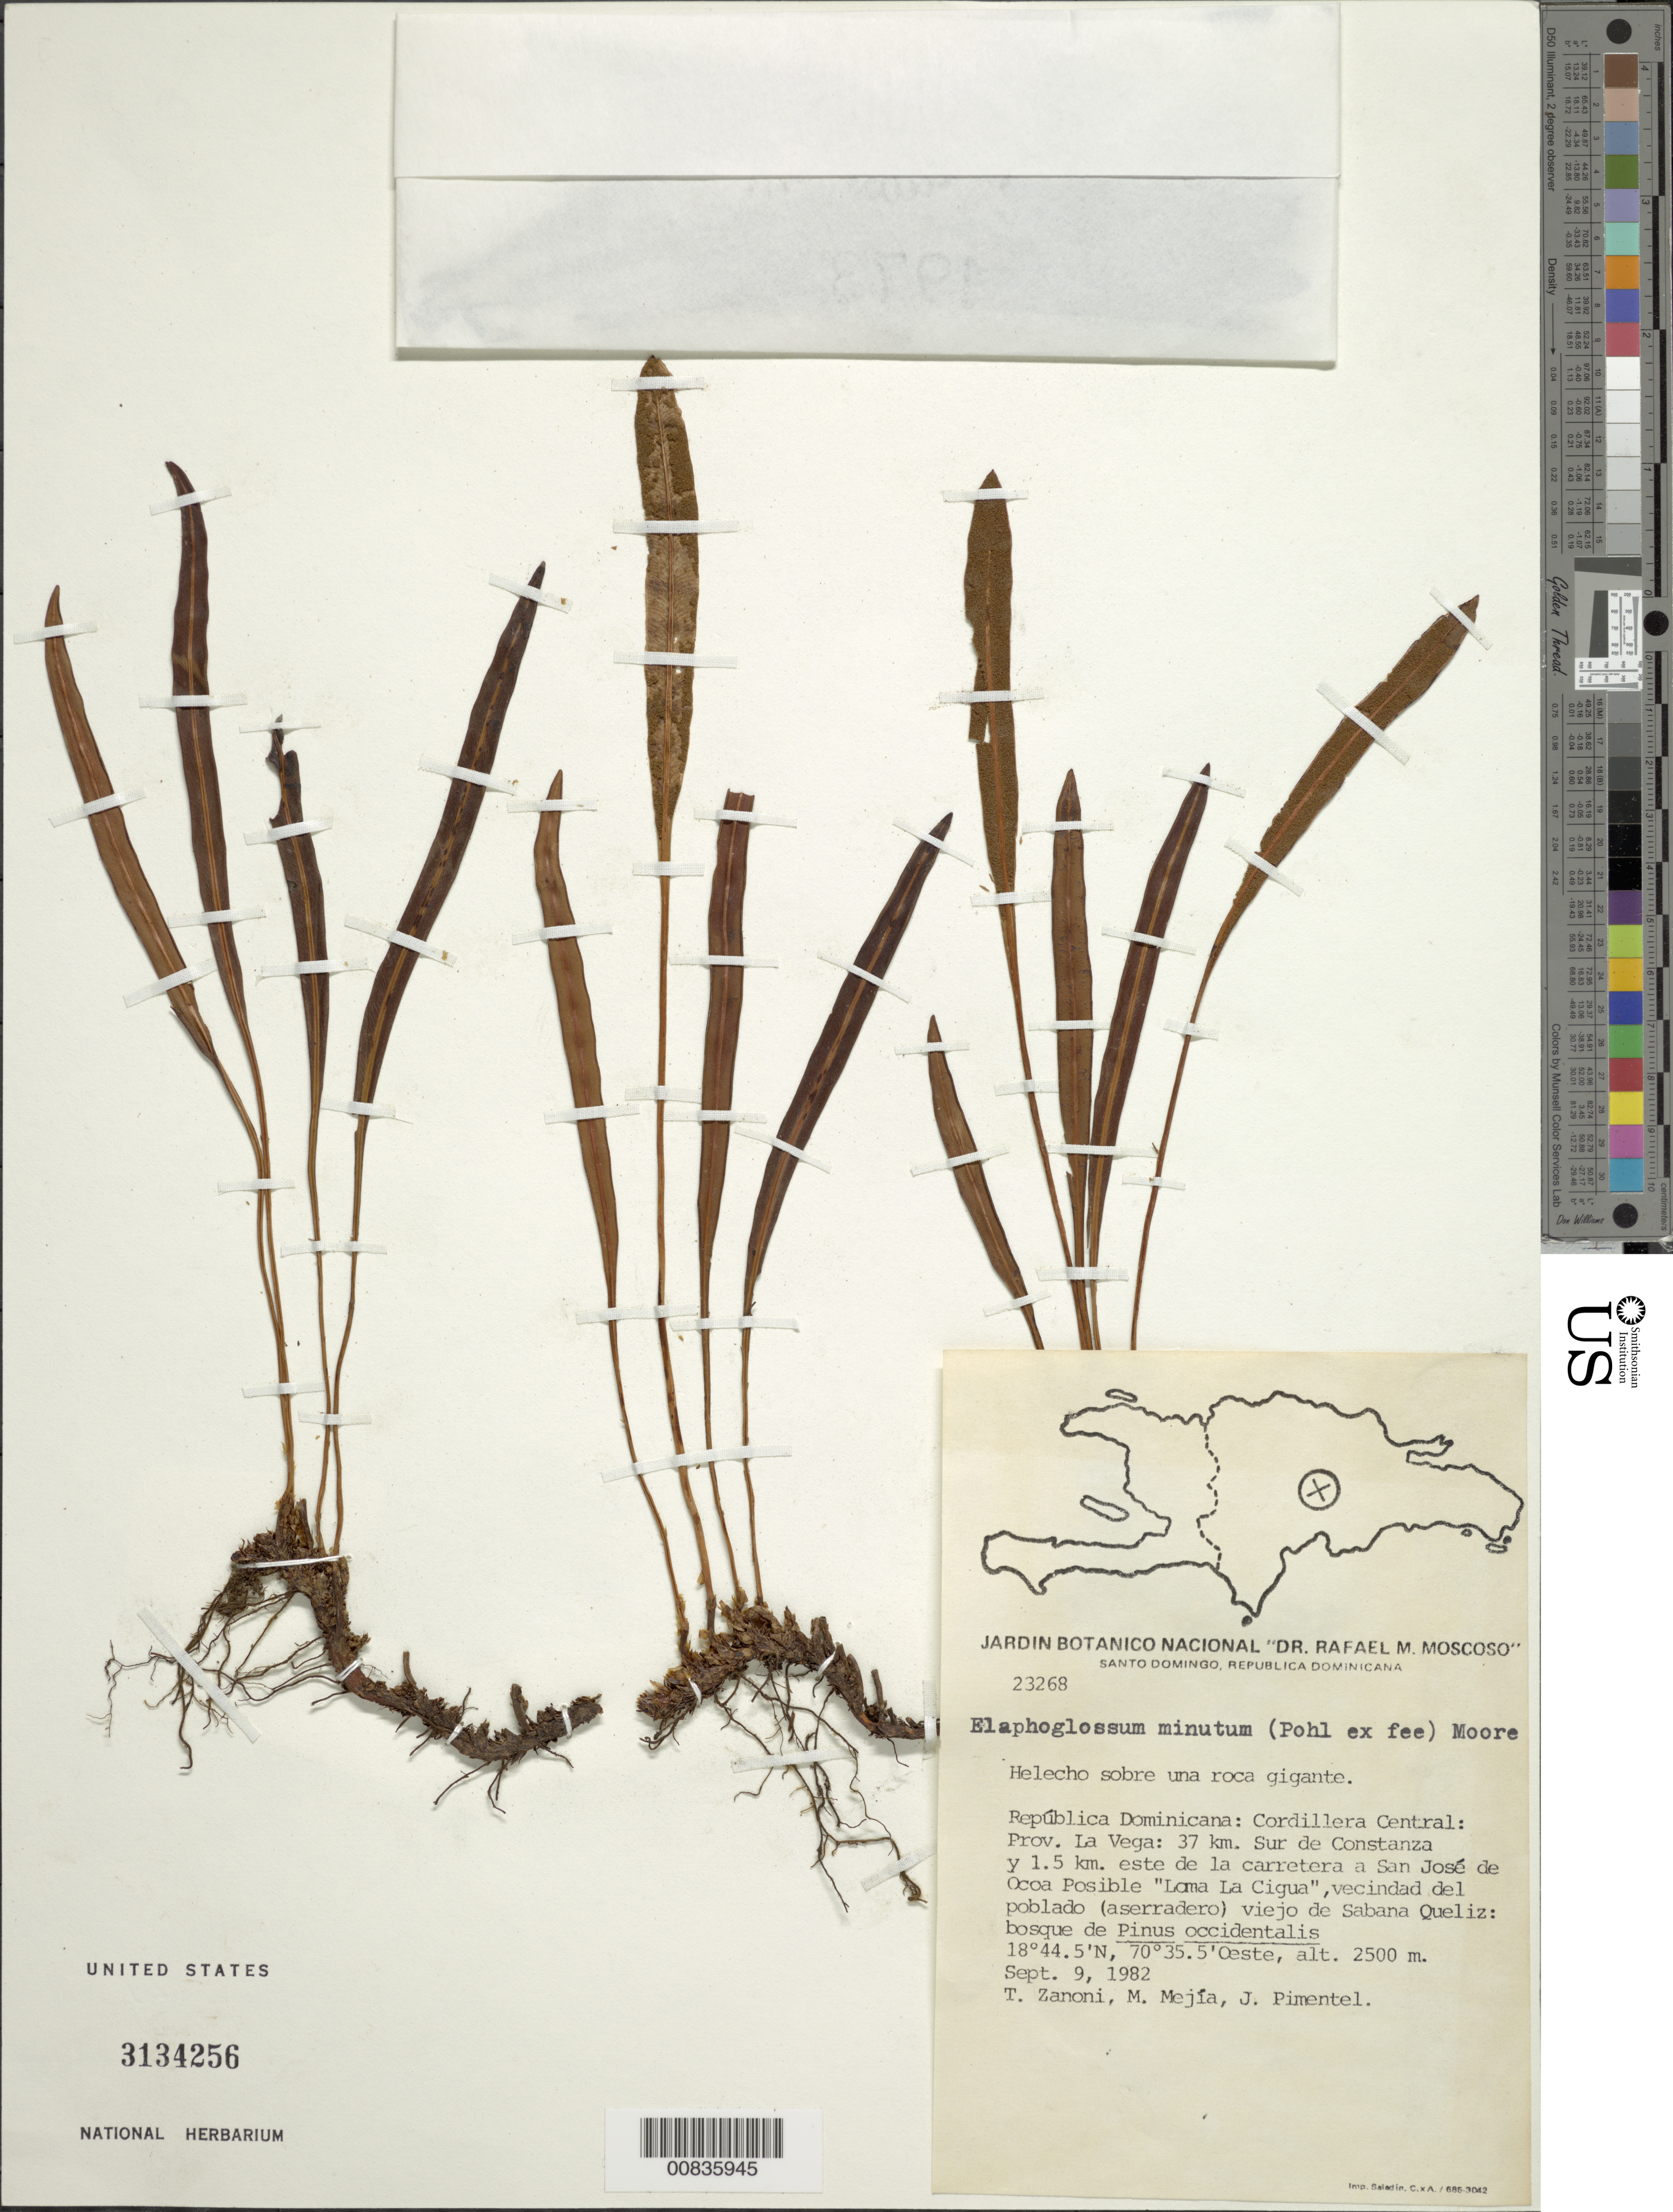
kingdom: Plantae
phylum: Tracheophyta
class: Polypodiopsida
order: Polypodiales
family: Dryopteridaceae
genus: Elaphoglossum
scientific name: Elaphoglossum minutum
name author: (Pohl ex Fée) T. Moore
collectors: T. A. Zanoni, M. Mejia & J. Pimentel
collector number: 23268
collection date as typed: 09 Sep 1982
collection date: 1982-09-09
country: Dominican Republic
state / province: La Vega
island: Hispaniola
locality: Cordillera Central, 37 km S de Constanza y 1.5 km E de carretera a San José de Ocoa Posible "Loma la Cigua", vec. Sabana queliz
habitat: Bosque de Pinus occidentalis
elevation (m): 2500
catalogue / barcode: US 3134256